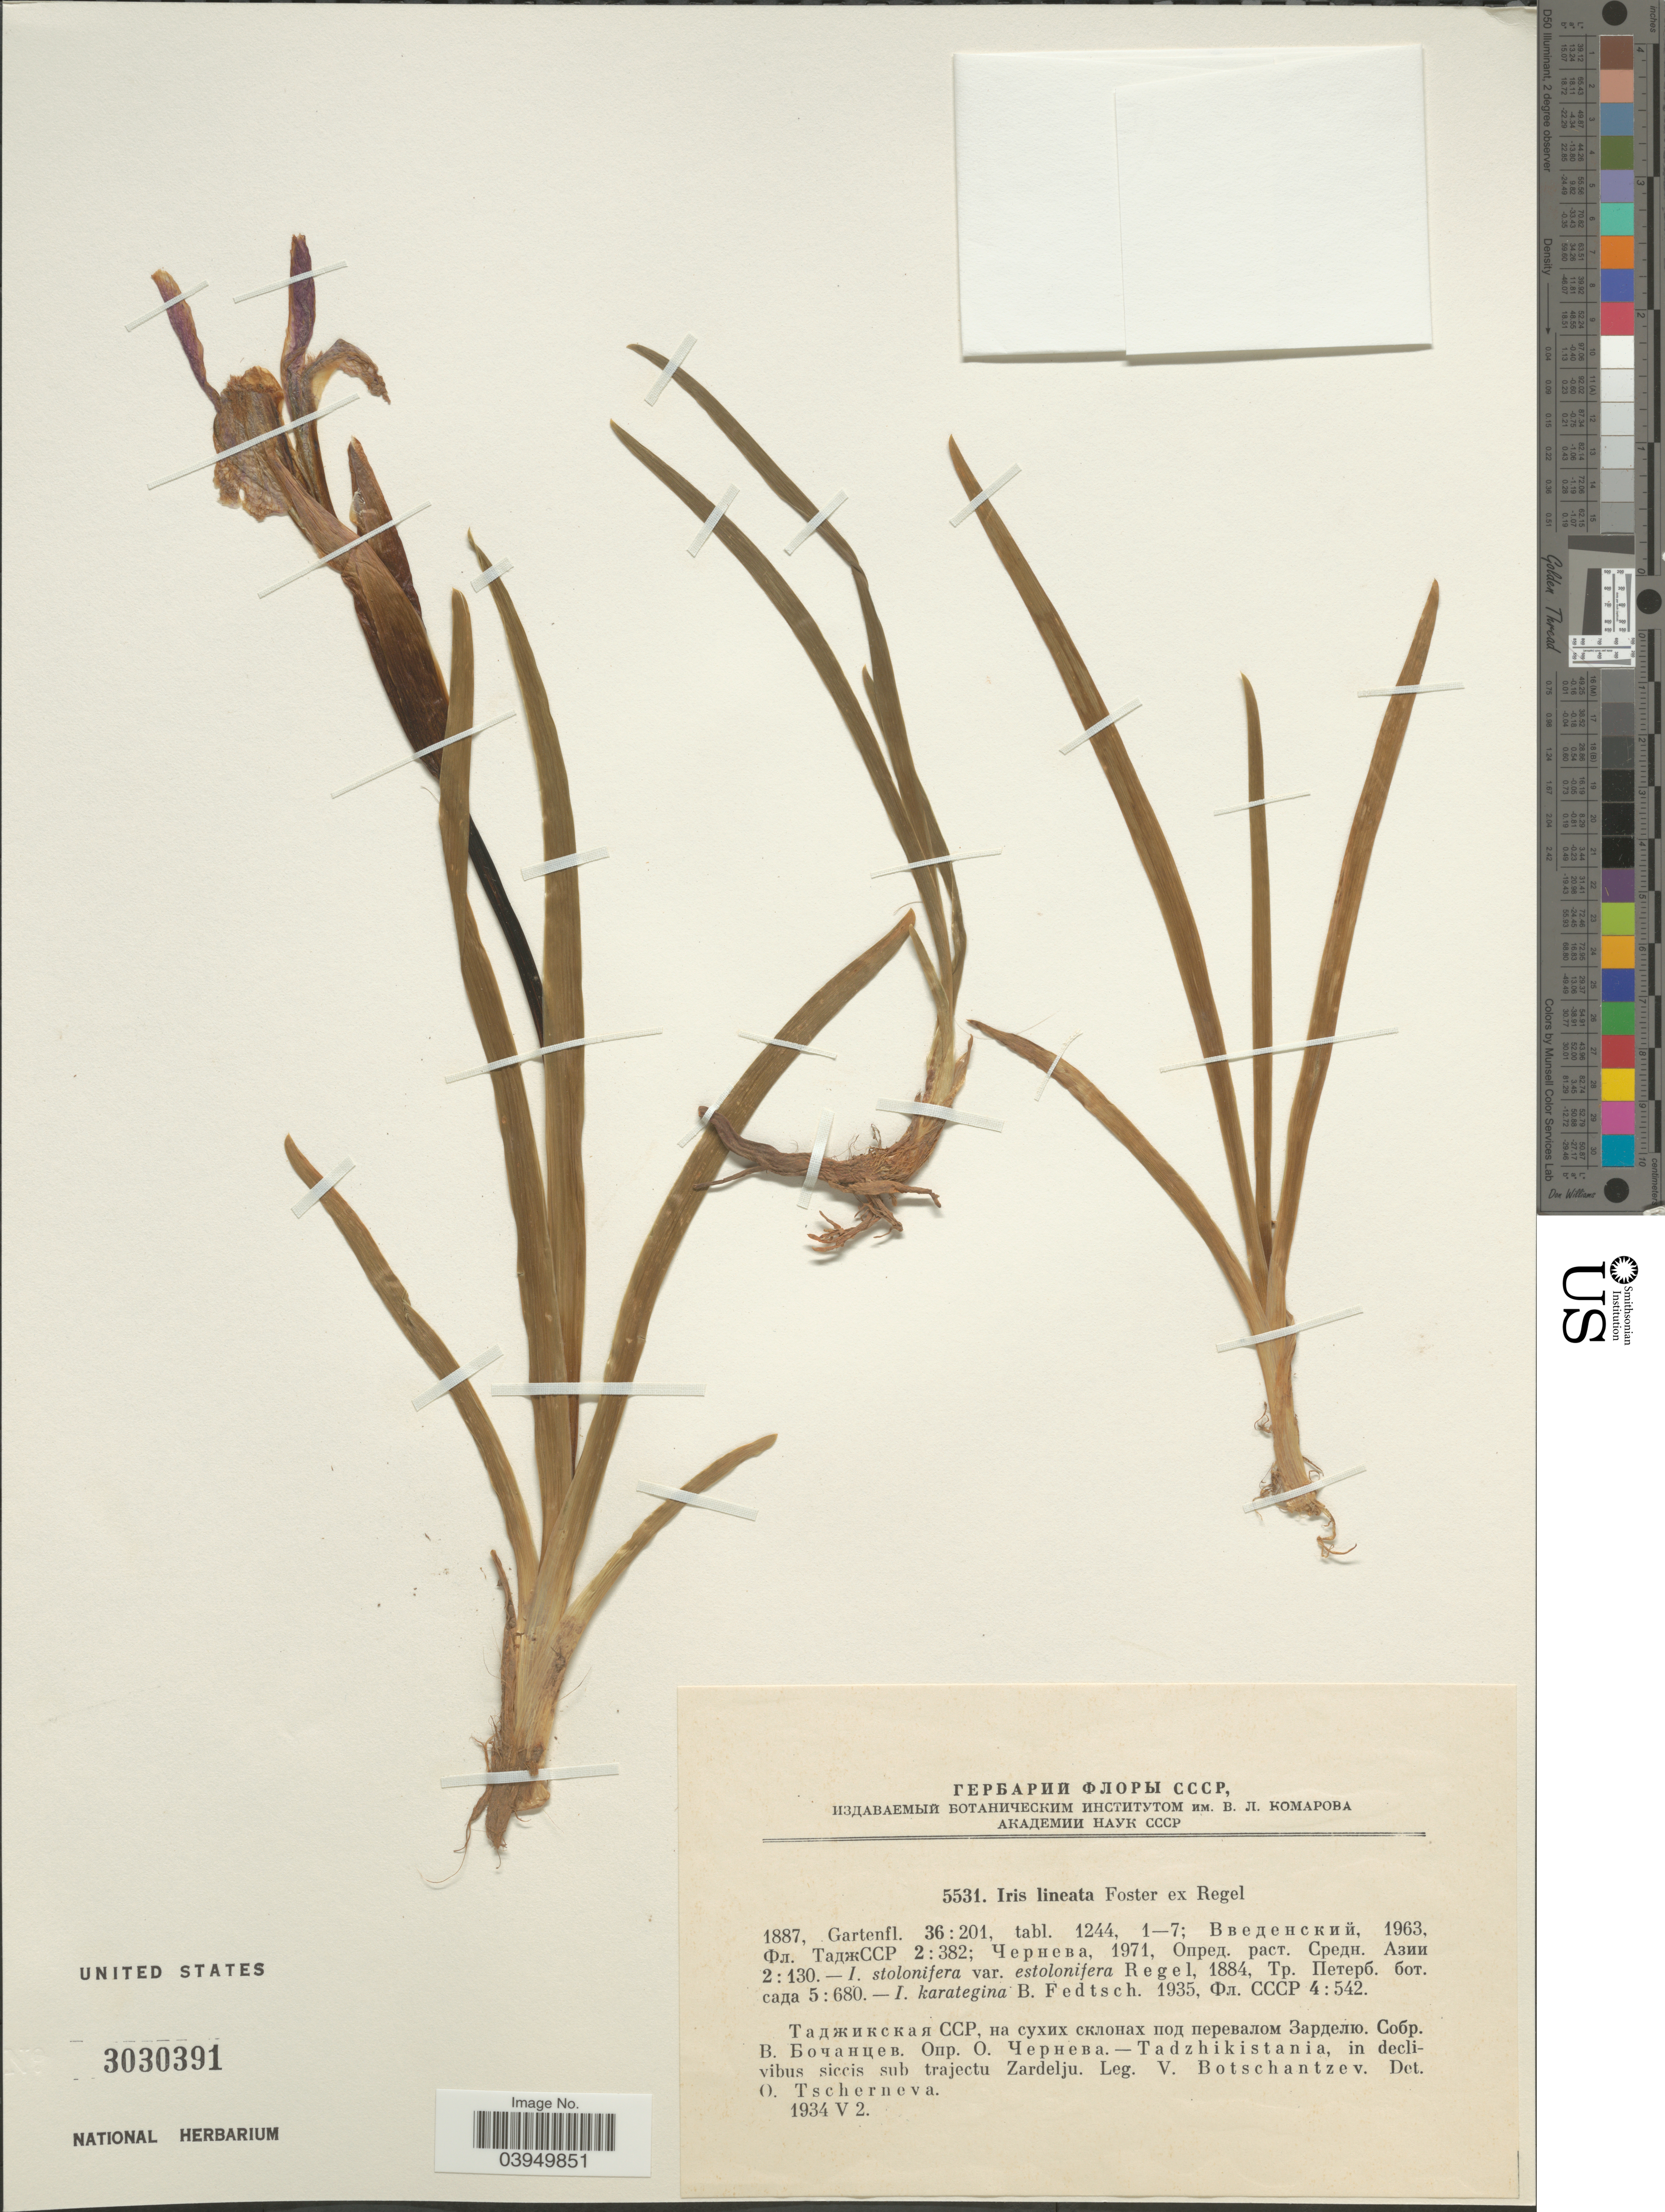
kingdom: Plantae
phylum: Tracheophyta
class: Liliopsida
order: Asparagales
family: Iridaceae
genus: Iris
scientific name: Iris lineata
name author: Foster ex Regel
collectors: V. P. Botschantzev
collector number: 5531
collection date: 1934-05-02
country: Tajikistan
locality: Tadzhikistania, in declivibus siccis sub trajectu Zardelju.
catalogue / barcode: US 3030391